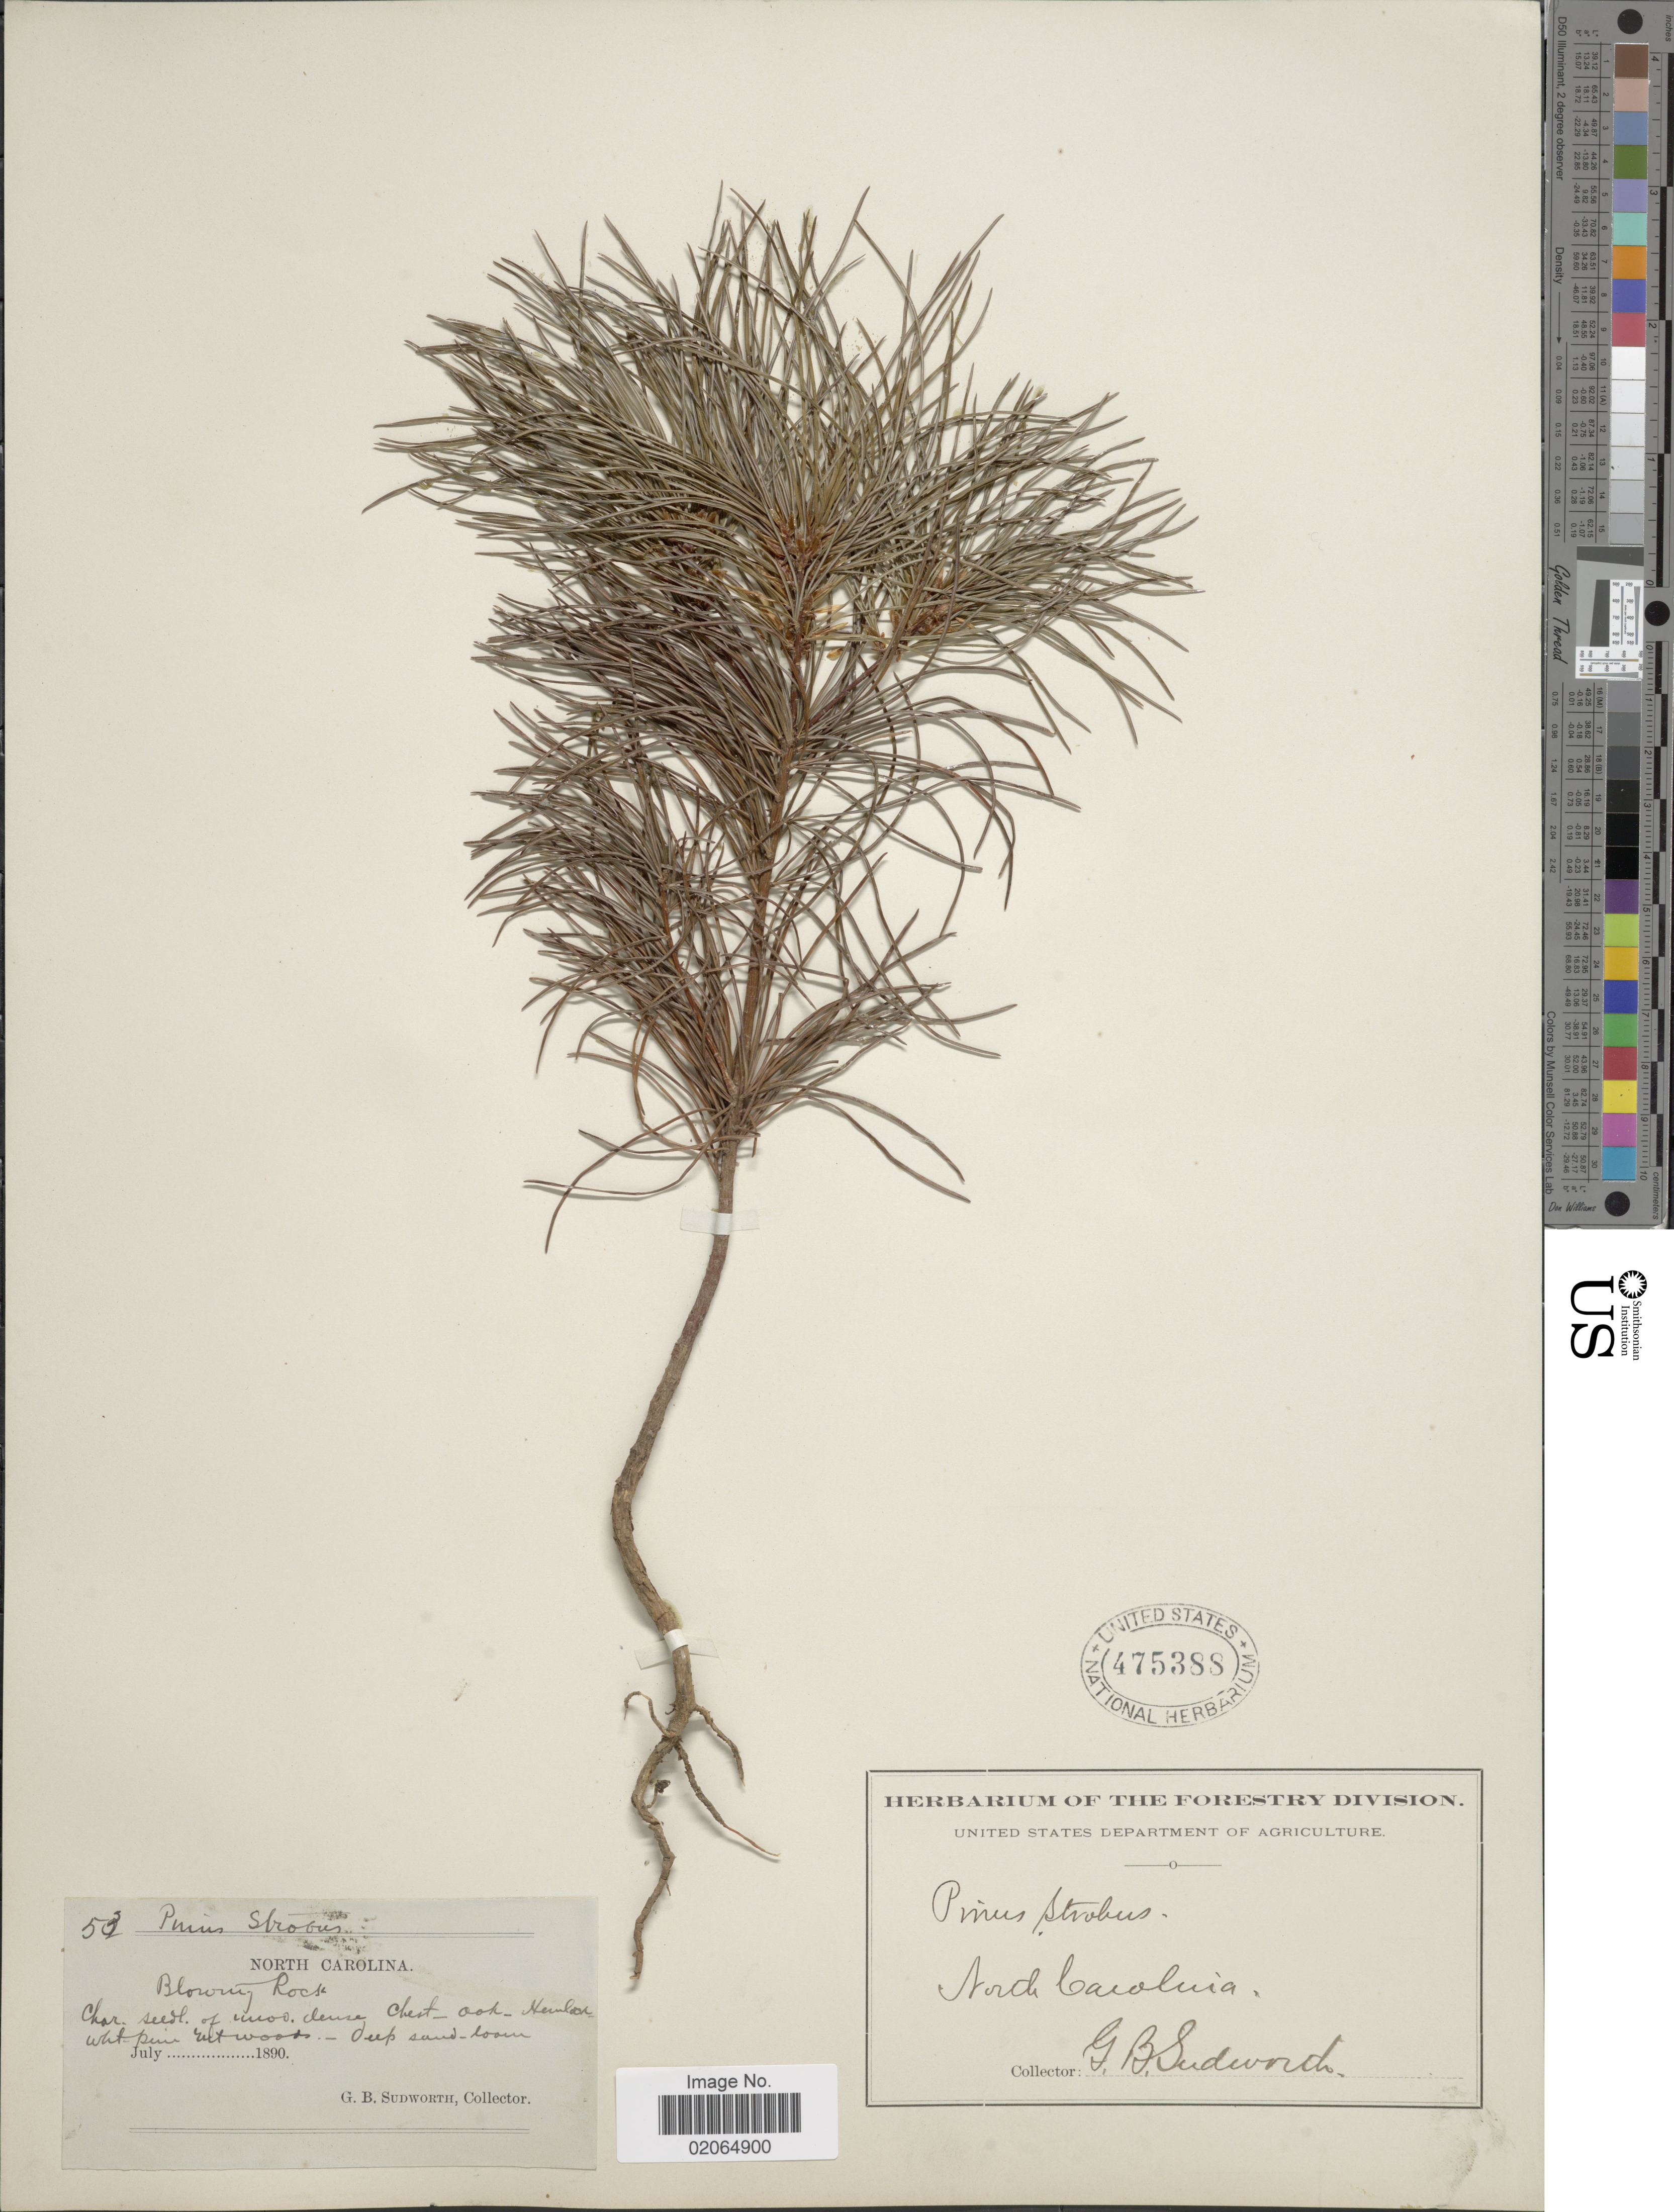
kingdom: Plantae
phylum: Tracheophyta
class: Pinopsida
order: Pinales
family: Pinaceae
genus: Pinus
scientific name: Pinus strobus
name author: L.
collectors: G. B. Sudworth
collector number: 53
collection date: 1890-07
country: United States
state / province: North Carolina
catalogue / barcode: US 475388